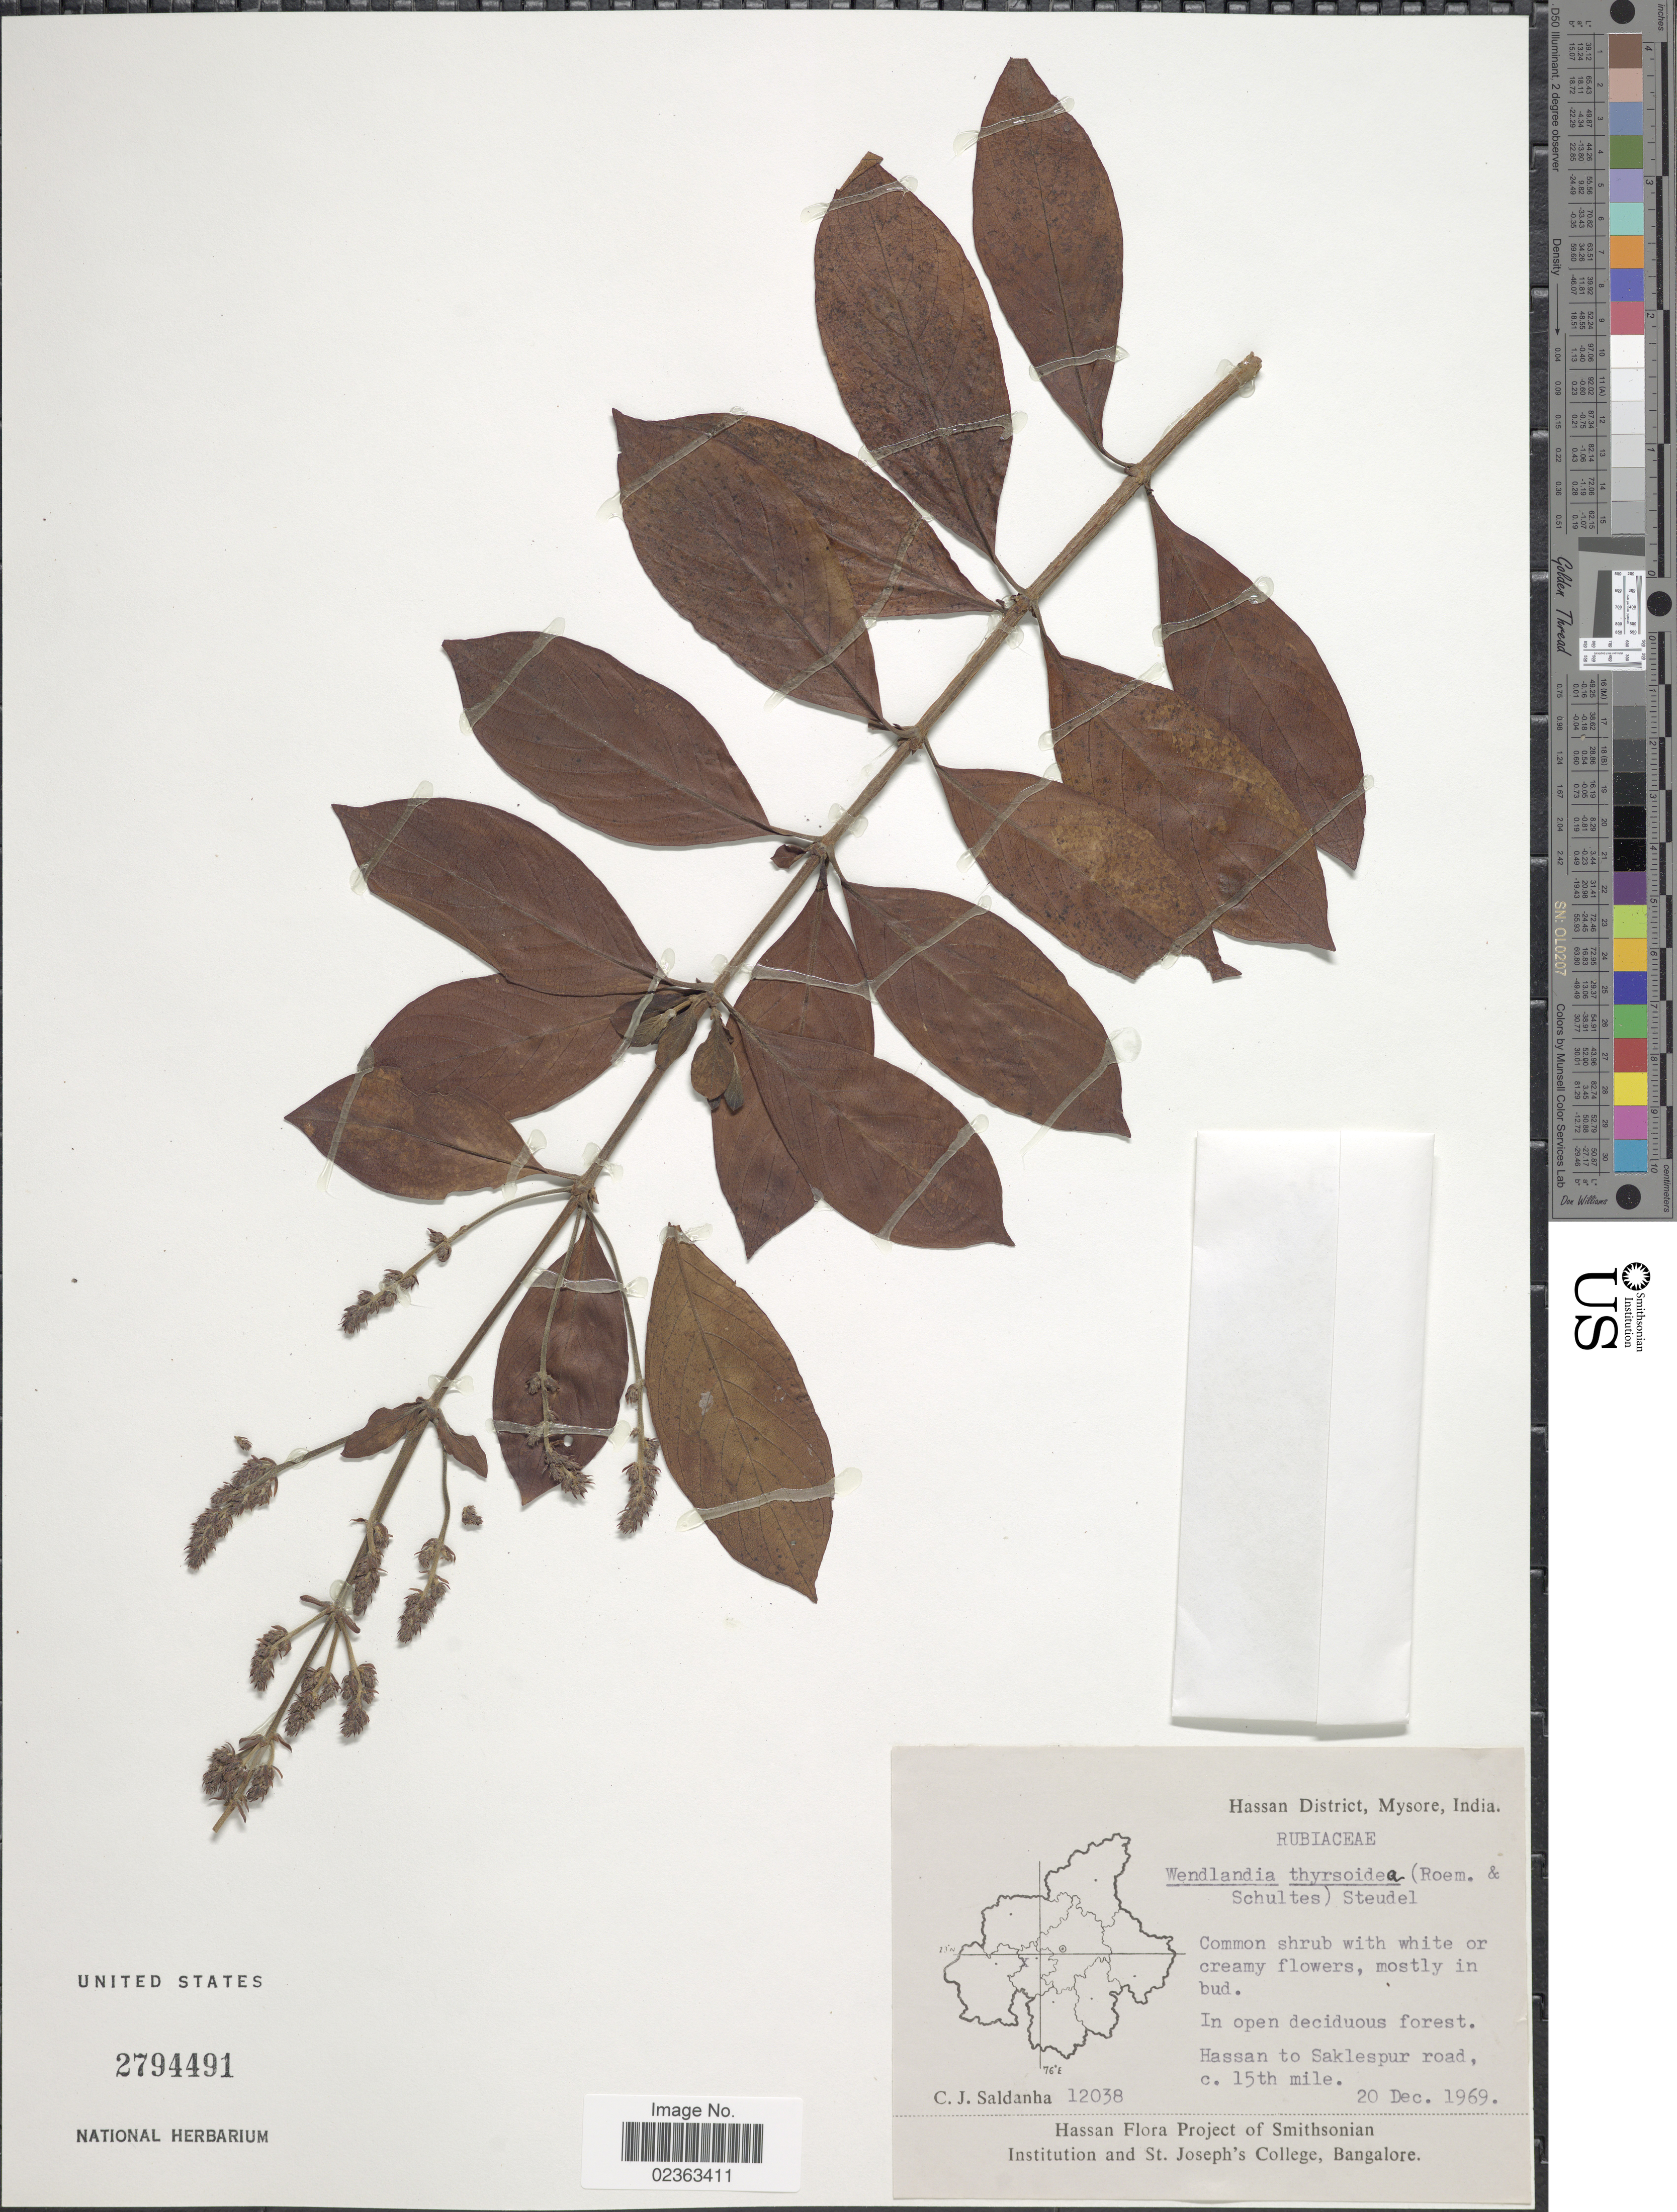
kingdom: Plantae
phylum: Tracheophyta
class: Magnoliopsida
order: Gentianales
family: Rubiaceae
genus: Wendlandia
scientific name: Wendlandia thyrsoidea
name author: (Roth) Steud.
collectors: C. J. Saldanha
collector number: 12038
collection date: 1969-12-20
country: India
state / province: Karnataka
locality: Hassan District, Mysore, Hassan to Saklespur road, c. 15th mile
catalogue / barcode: US 2794491